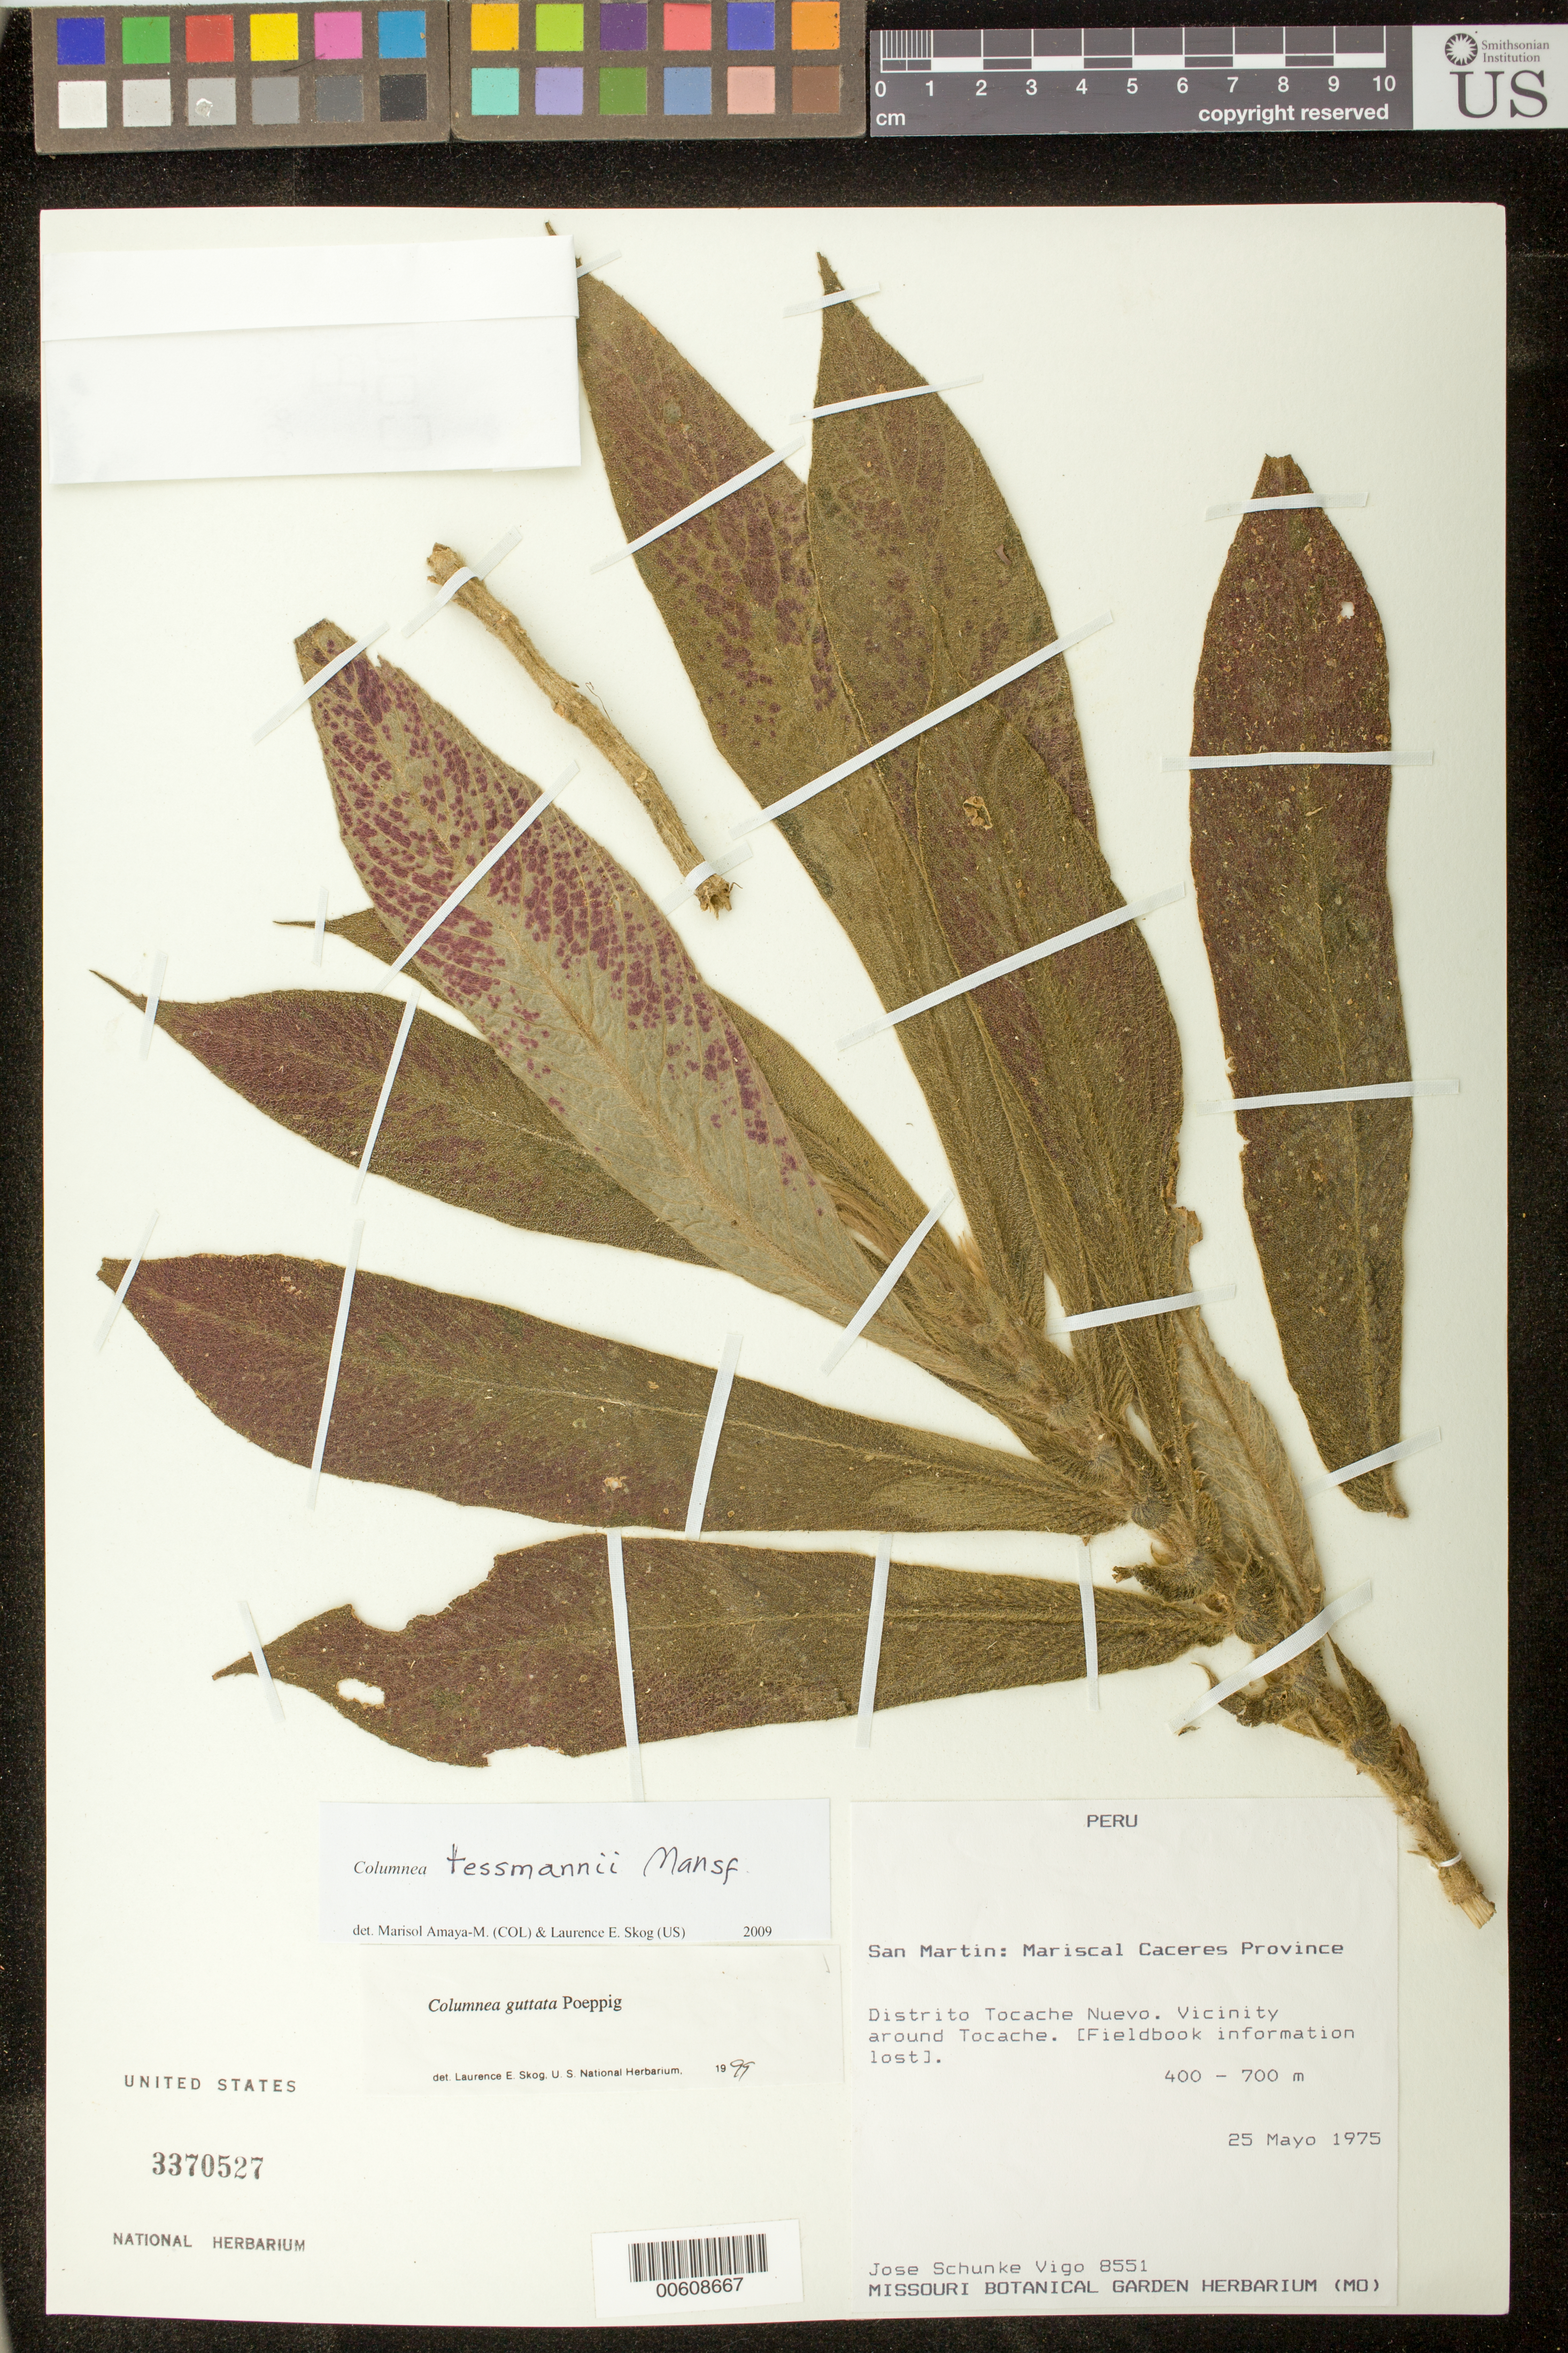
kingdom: Plantae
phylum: Tracheophyta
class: Magnoliopsida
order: Lamiales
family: Gesneriaceae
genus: Columnea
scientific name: Columnea tessmannii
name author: Mansf.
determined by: Amaya-Márquez, M.; Skog, Laurence E.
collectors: J. Schunke Vigo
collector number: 8551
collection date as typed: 25 May 1975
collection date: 1975-05-25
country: Peru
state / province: San Martín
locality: Prov. Mariscal Caceres, Dtto. Tocache Nuevo; vicinity around Tocache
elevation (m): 400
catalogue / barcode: US 3370527